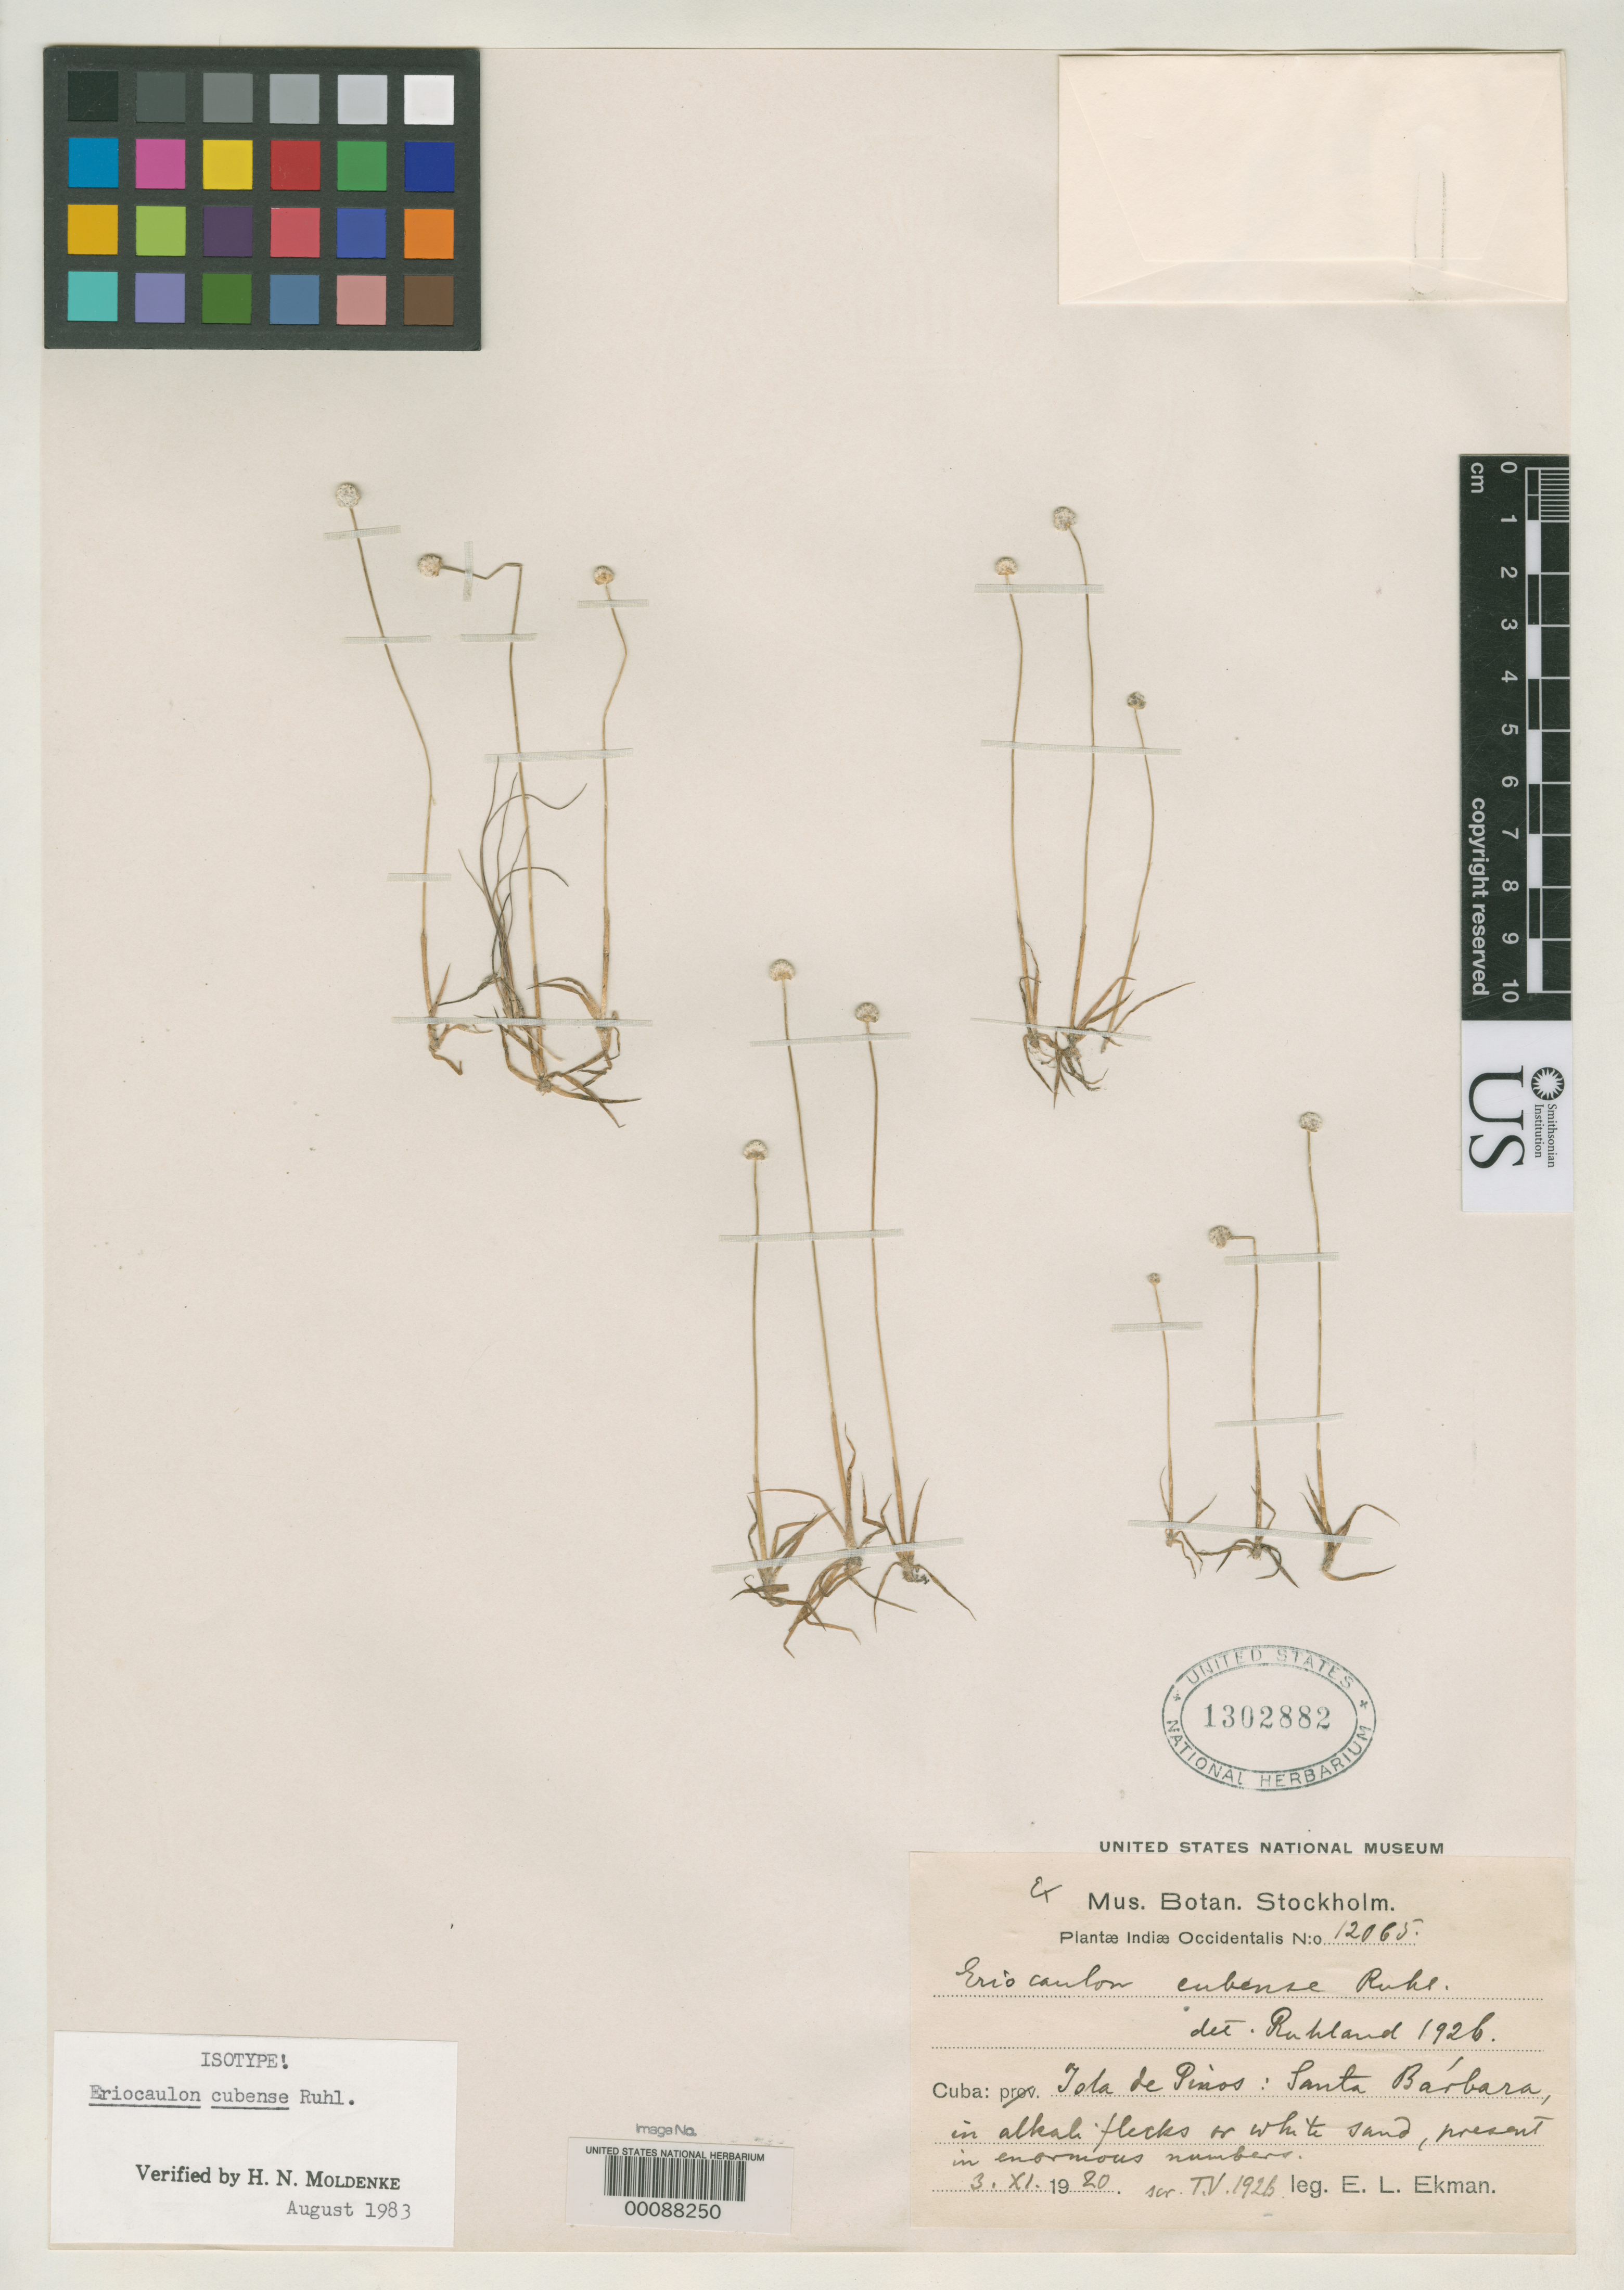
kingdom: Plantae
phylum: Tracheophyta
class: Liliopsida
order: Poales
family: Eriocaulaceae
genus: Eriocaulon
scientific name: Eriocaulon cubense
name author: Ruhland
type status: Type Fragment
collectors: E. L. Ekman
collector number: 12065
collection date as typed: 03 Nov 1920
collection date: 1920-11-03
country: Cuba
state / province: Isla de La Juventud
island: Isla de La Juventud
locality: Santa Barbara.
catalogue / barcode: US 1302882